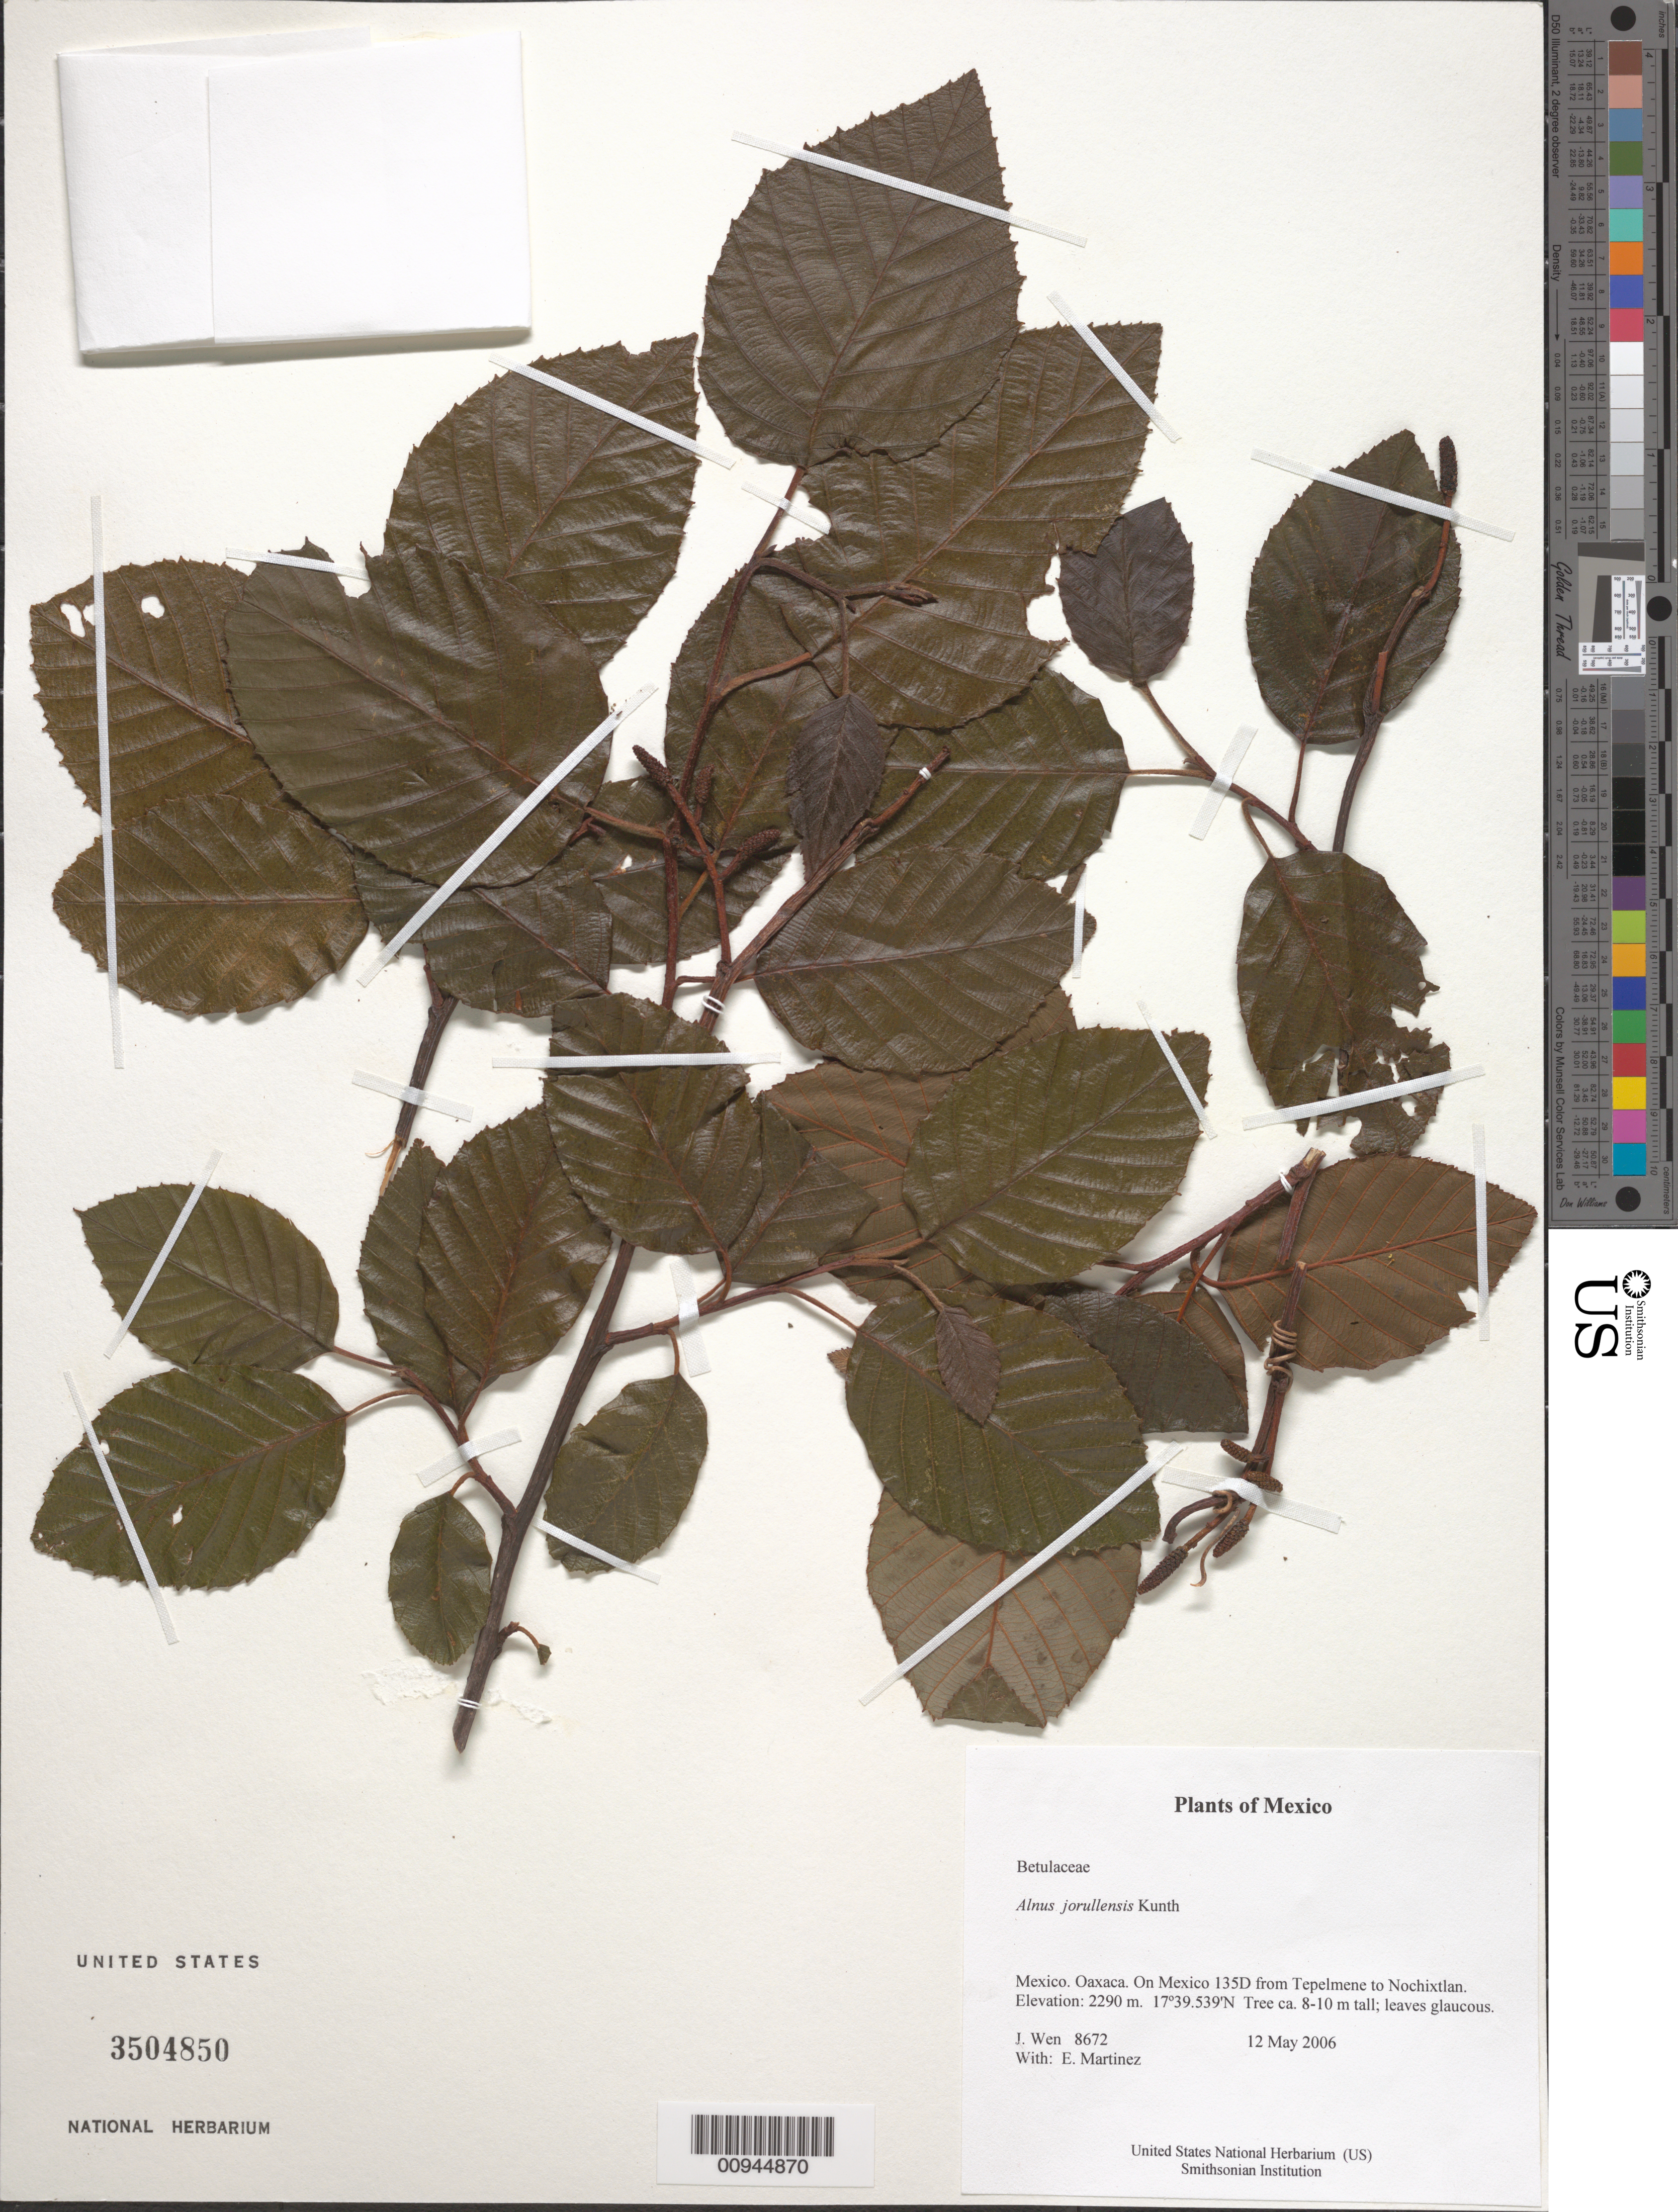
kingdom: Plantae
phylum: Tracheophyta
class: Magnoliopsida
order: Fagales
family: Betulaceae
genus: Alnus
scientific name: Alnus jorullensis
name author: Kunth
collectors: J. Wen & E. Martínez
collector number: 8672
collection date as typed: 12 May 2006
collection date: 2006-05-12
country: Mexico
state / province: Oaxaca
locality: On Mexico 135D from Tepelmene to Nochixtlan.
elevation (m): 2290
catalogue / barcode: US 3504850